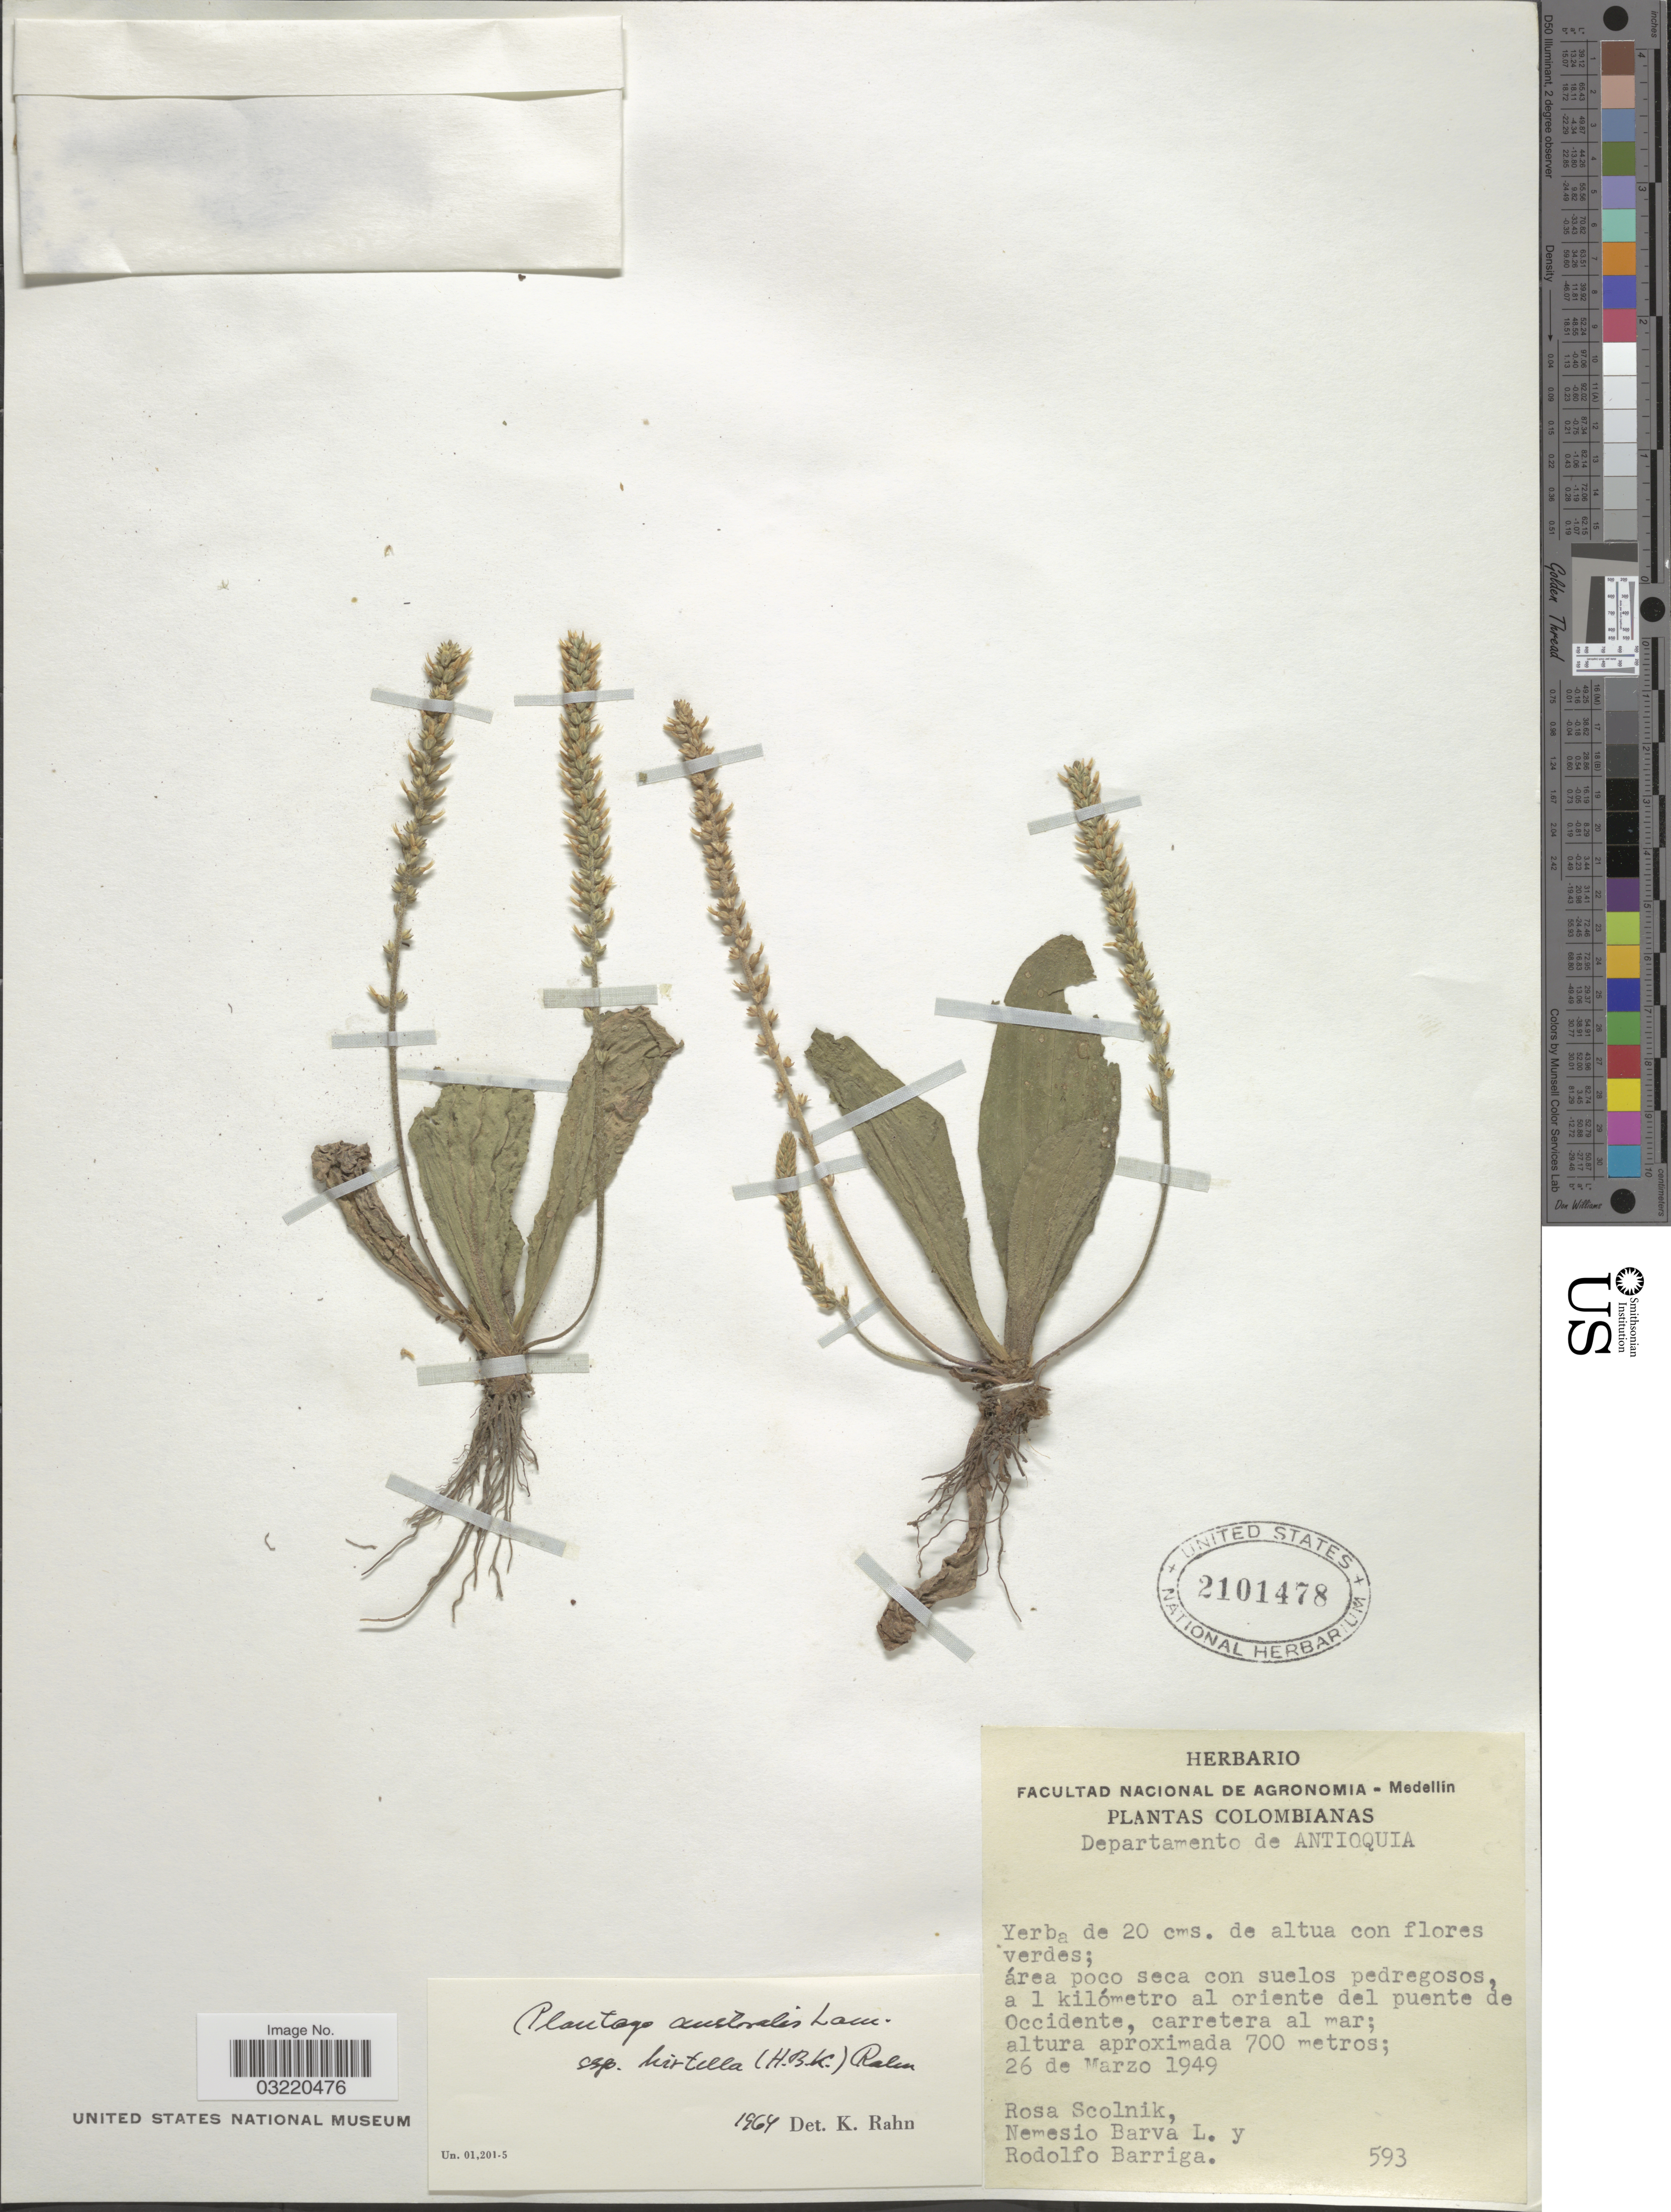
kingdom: Plantae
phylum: Tracheophyta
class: Magnoliopsida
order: Lamiales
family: Plantaginaceae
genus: Plantago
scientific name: Plantago australis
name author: Lam.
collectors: R. Skolnik, N. Barva-L. & R. Barriga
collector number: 593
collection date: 1949-03-26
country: Colombia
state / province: Antioquia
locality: Departamento de Antioquia. A 1 kilómetro al oriente del puente de Occidente, carretera al mar.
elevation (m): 700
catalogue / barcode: US 2101478